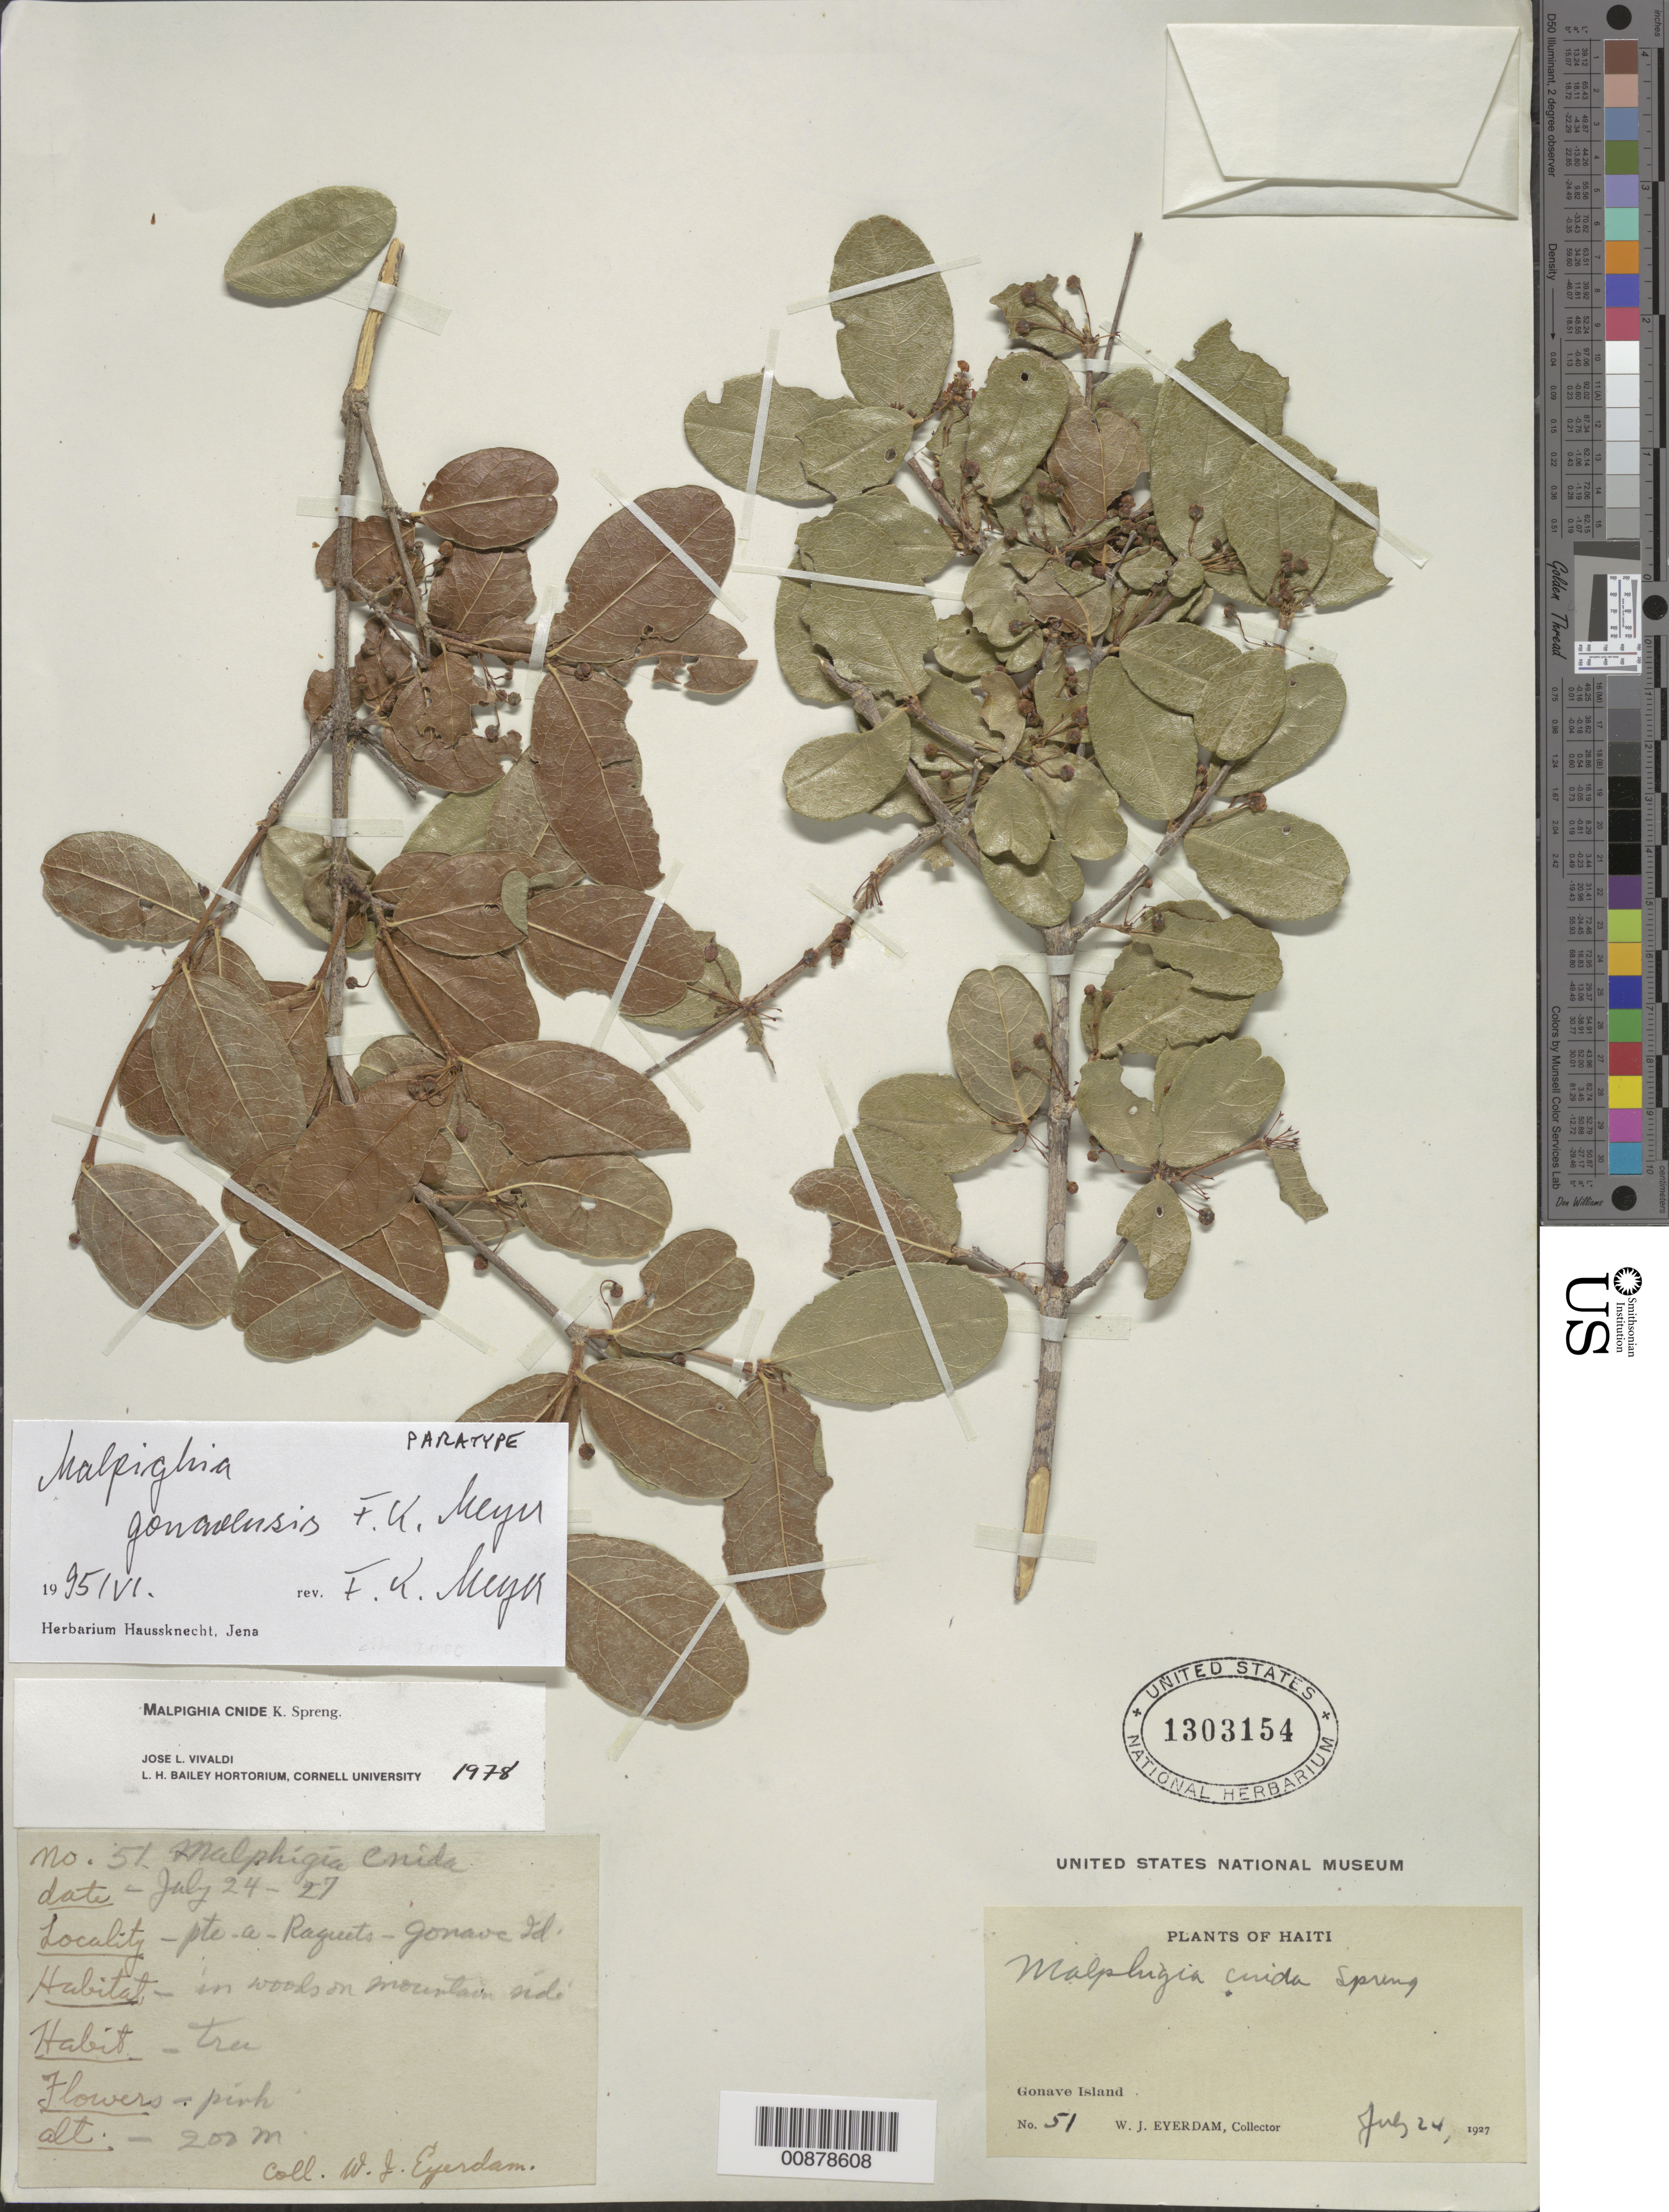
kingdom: Plantae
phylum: Tracheophyta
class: Magnoliopsida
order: Malpighiales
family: Malpighiaceae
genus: Malpighia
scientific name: Malpighia cnide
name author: Spreng.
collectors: W. J. Eyerdam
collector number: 51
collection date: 1927-07-24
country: Haiti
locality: Pte-a-Raquets [interpreted] - Gonave Island.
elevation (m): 200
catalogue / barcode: US 1303154